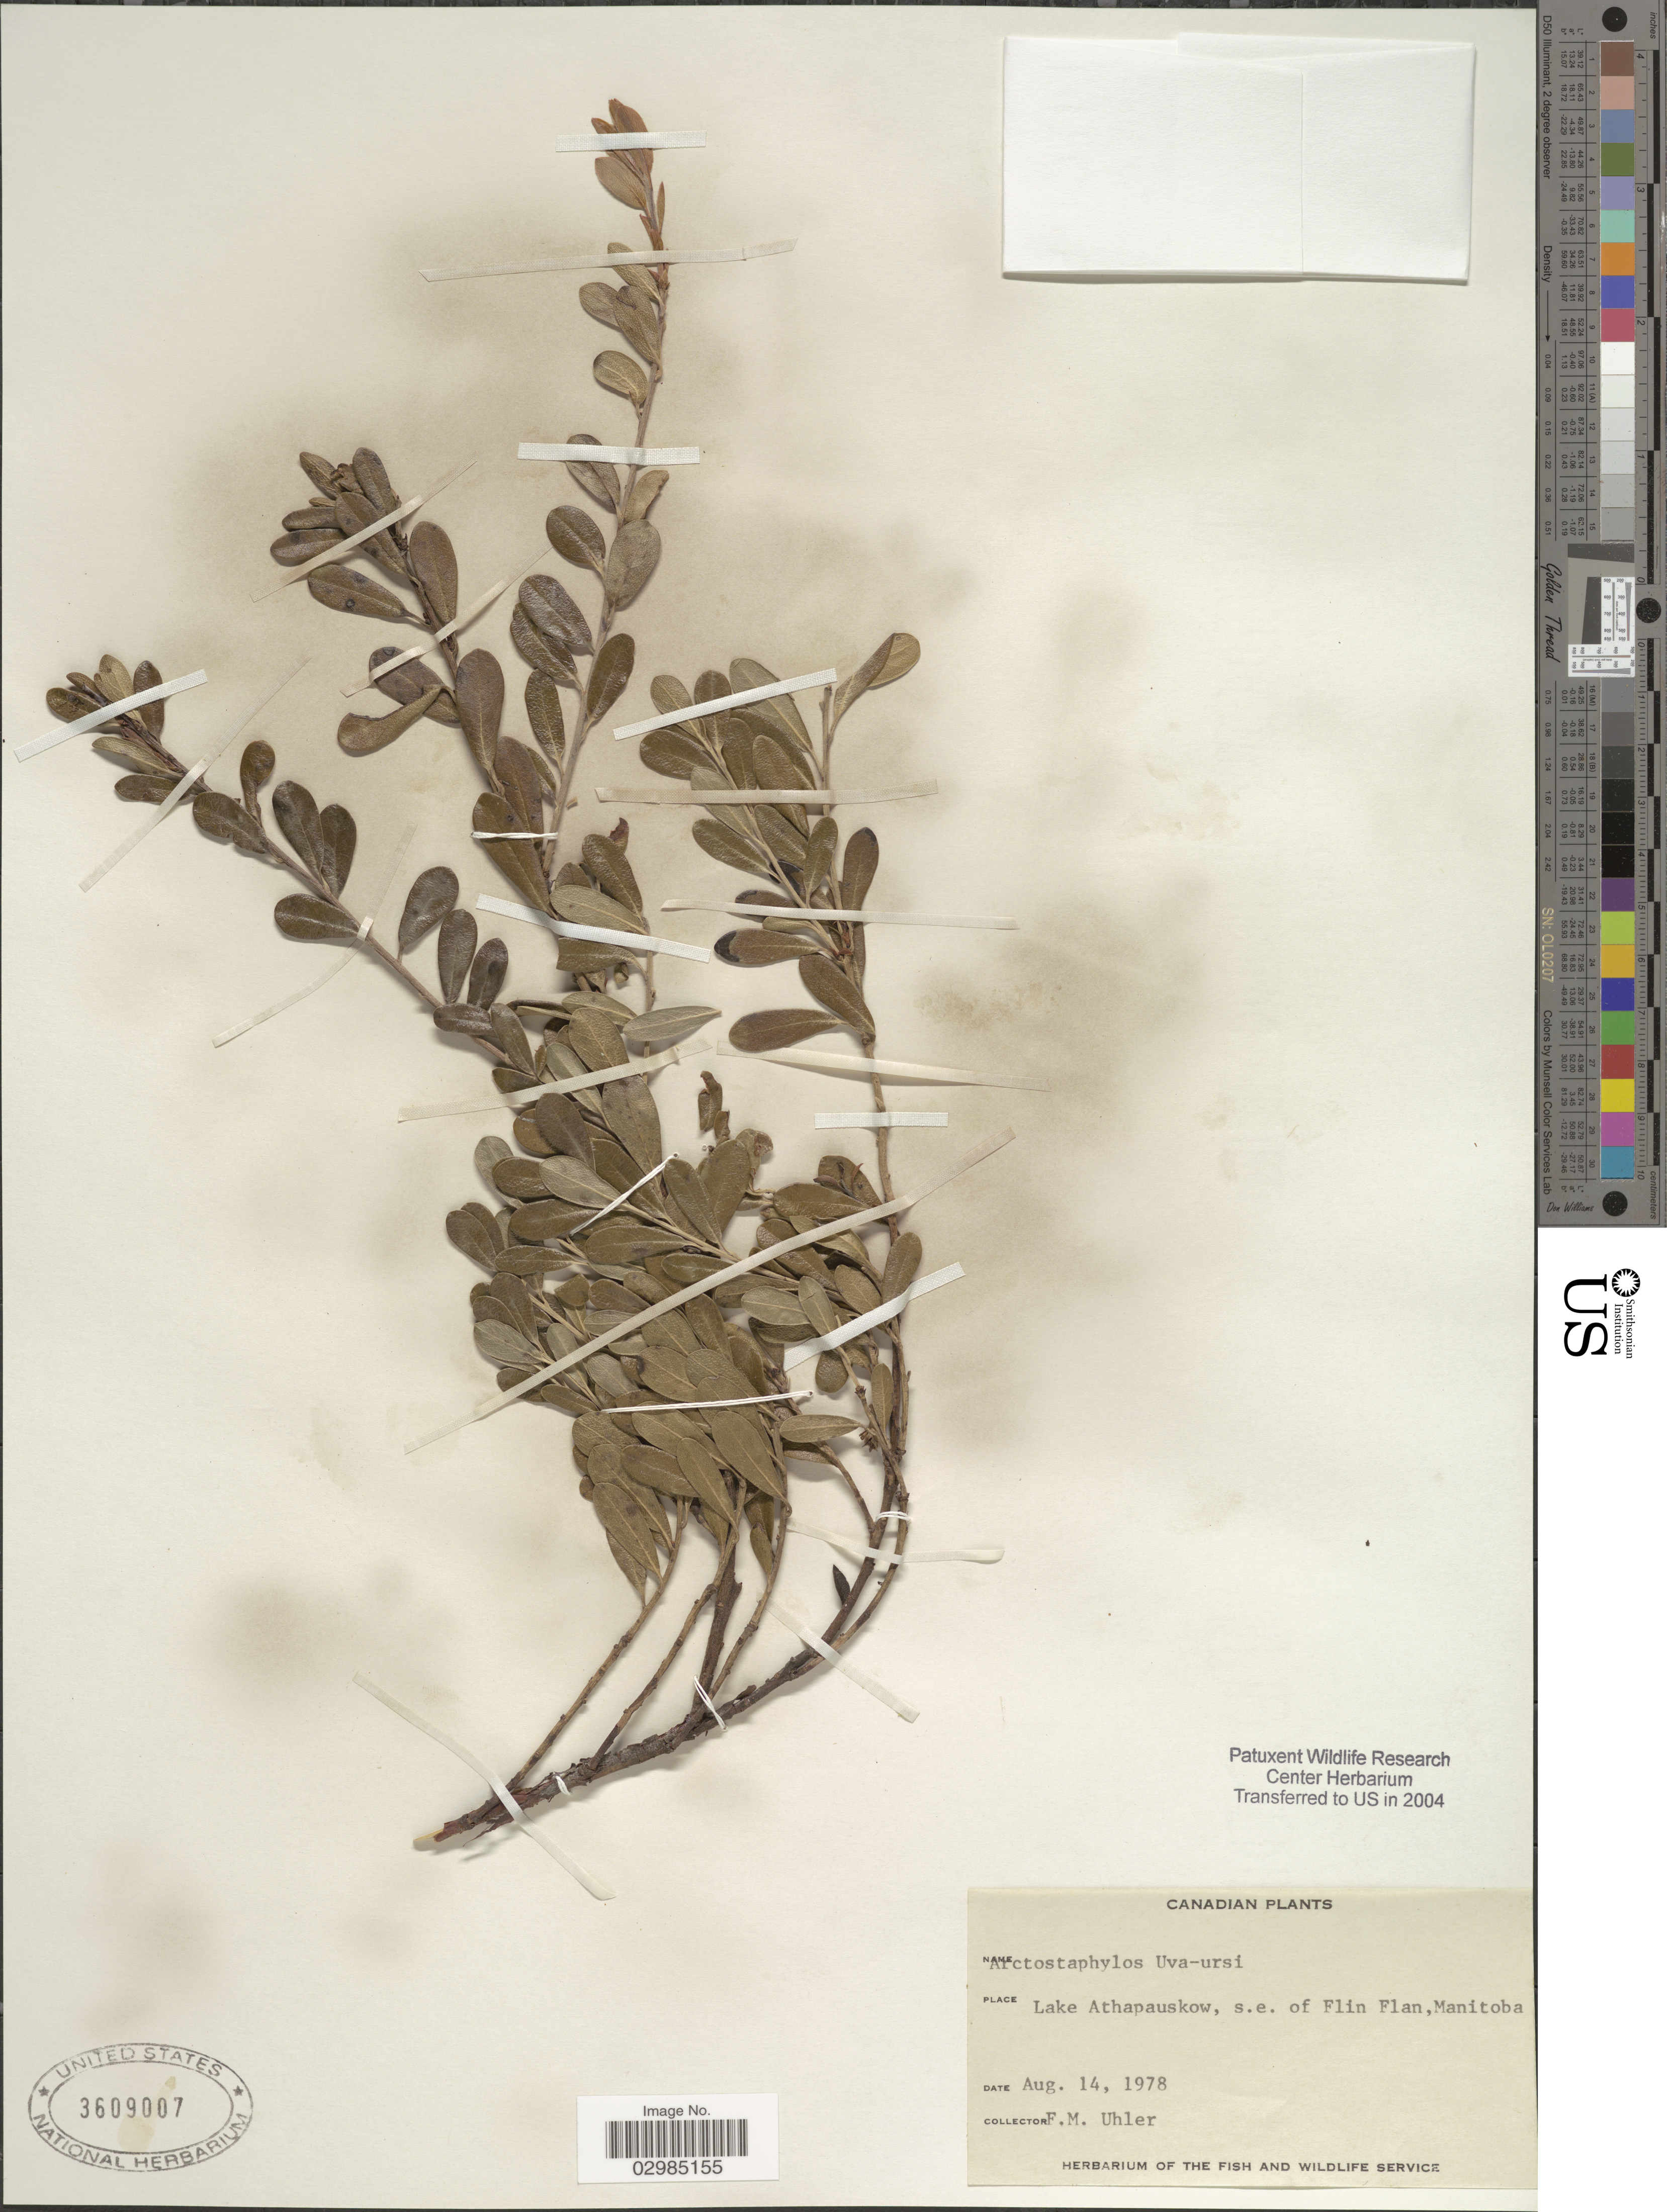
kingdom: Plantae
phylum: Tracheophyta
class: Magnoliopsida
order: Ericales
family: Ericaceae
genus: Arctostaphylos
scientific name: Arctostaphylos uva-ursi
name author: (L.) Spreng.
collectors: F. M. Uhler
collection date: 1978-08-14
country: Canada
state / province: Manitoba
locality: Lake Athapauskow, s.e. of Flin Flan.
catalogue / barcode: US 3609007